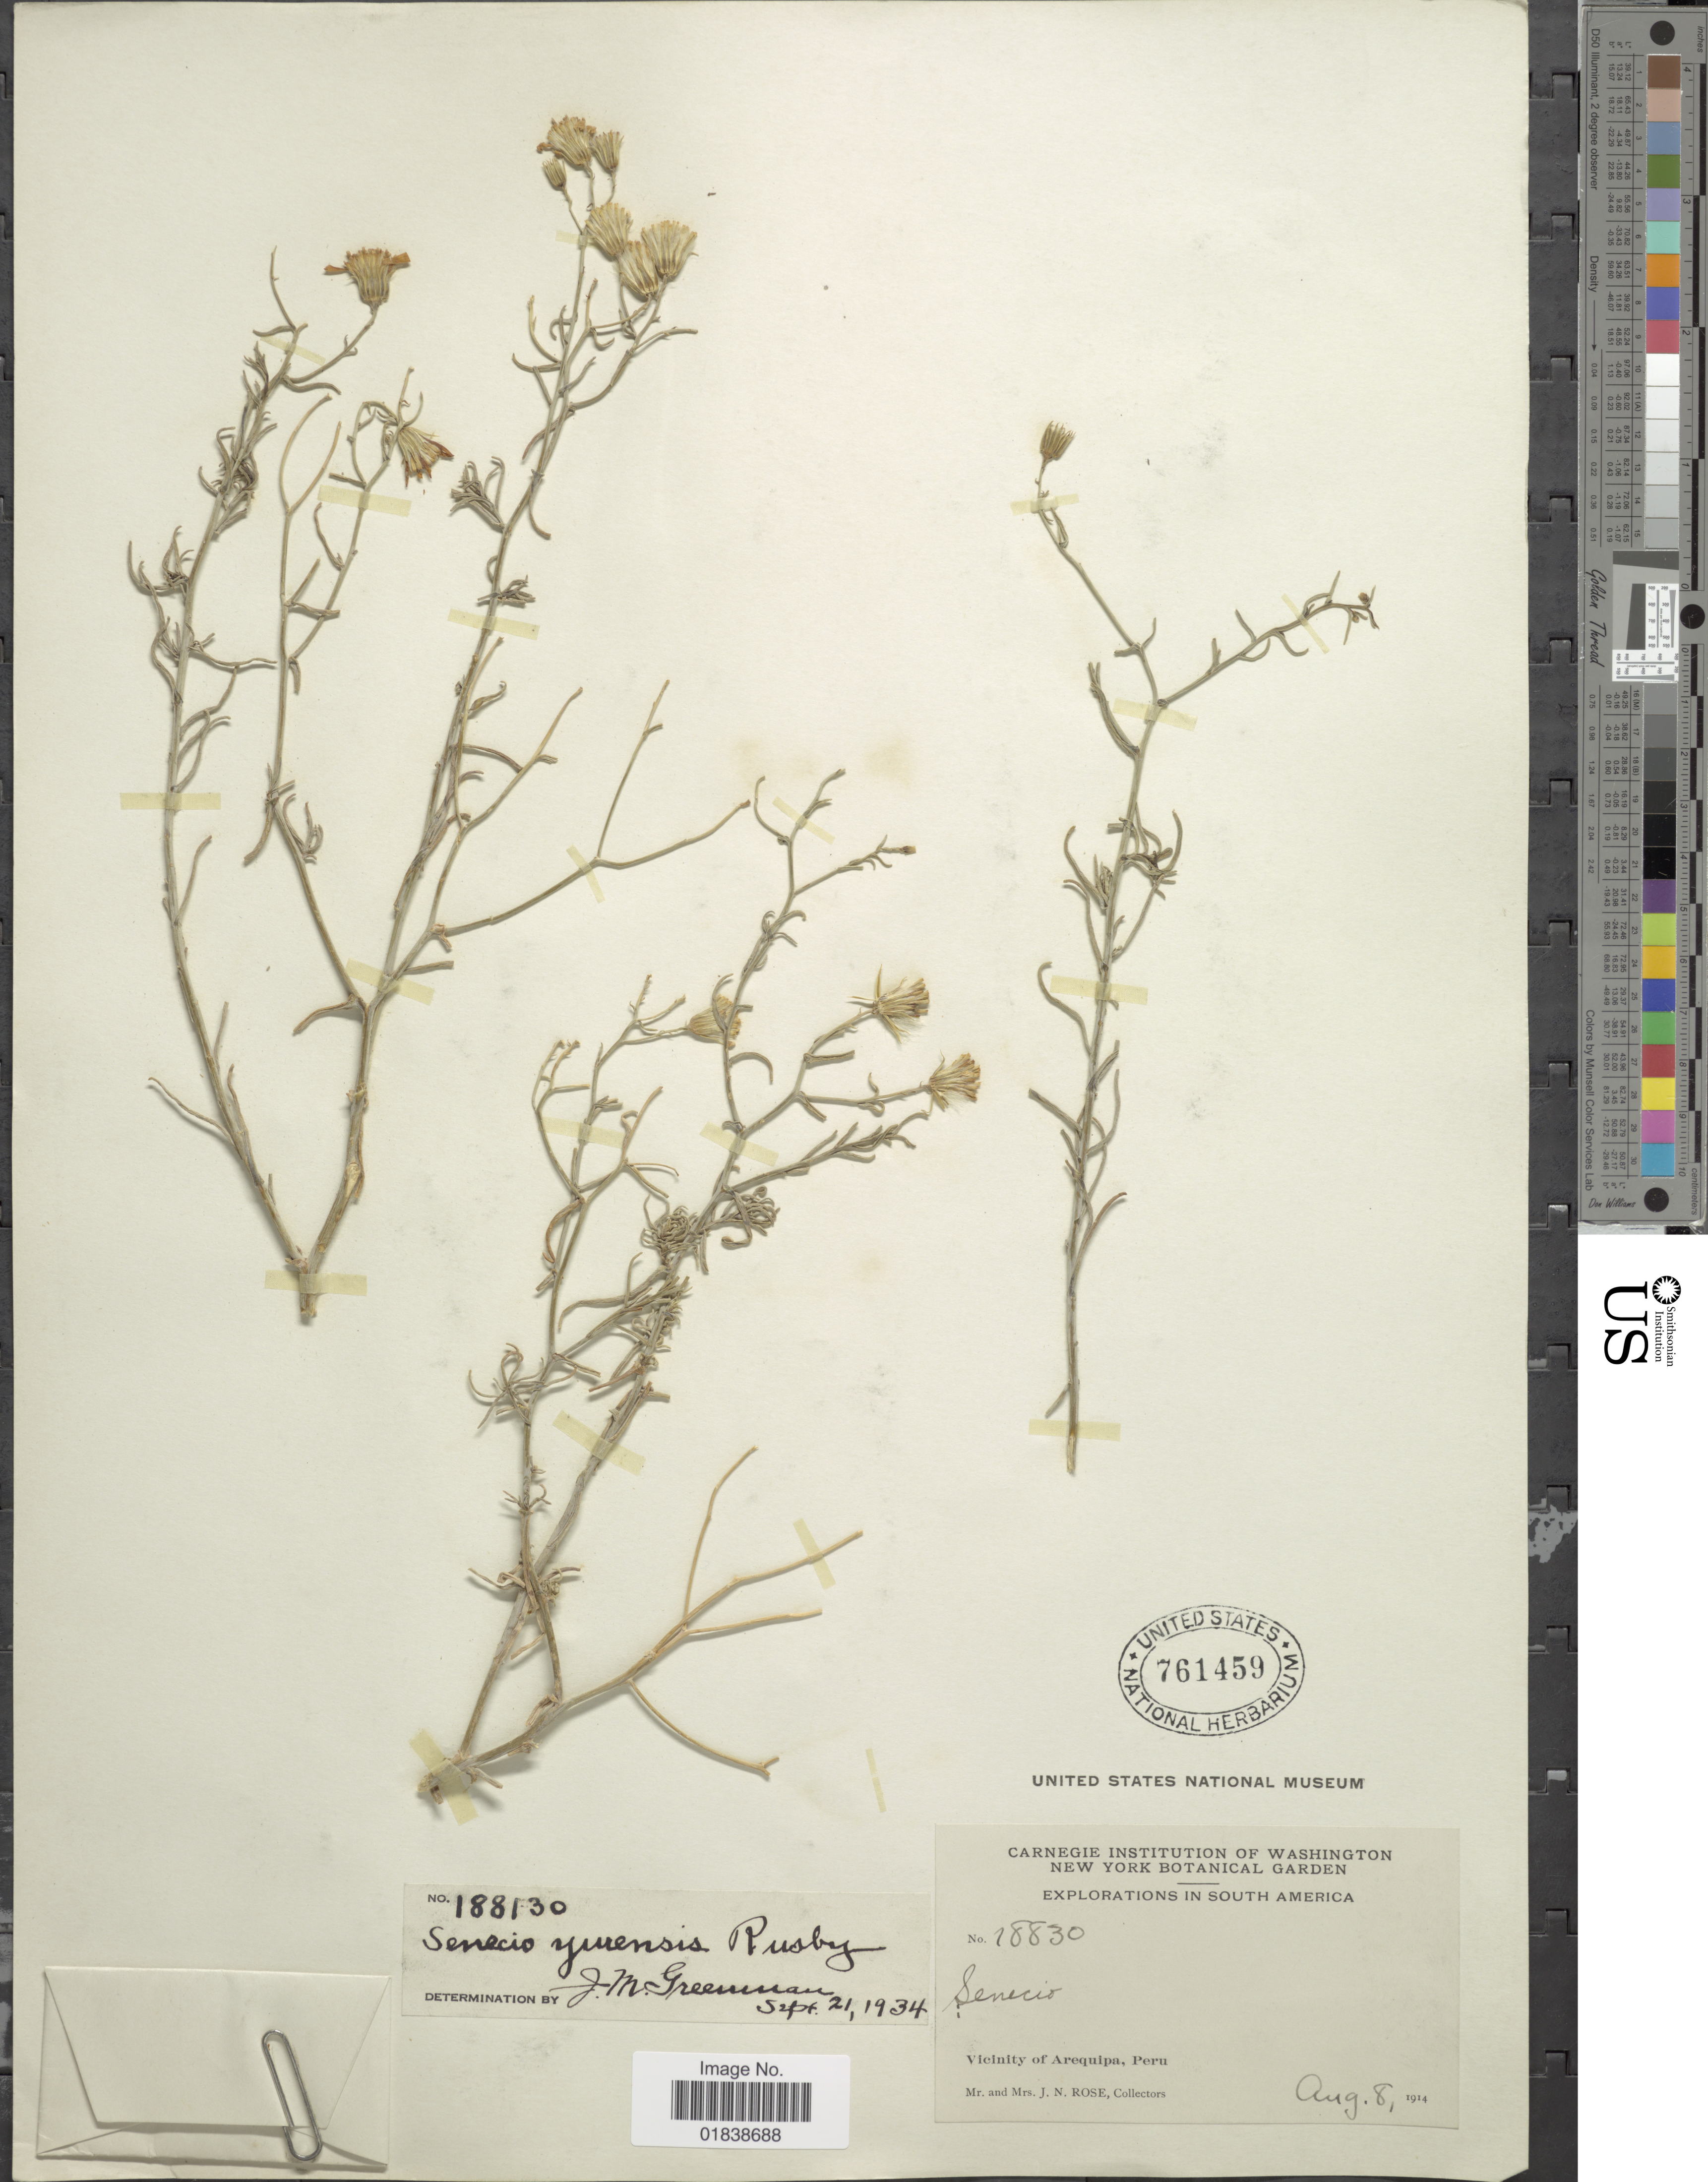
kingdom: Plantae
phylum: Tracheophyta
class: Magnoliopsida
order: Asterales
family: Asteraceae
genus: Senecio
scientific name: Senecio yurensis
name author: Rusby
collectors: J. N. Rose & L. B. Rose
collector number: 18830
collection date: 1914-08-08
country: Peru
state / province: Arequipa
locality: South America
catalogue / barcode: US 761459